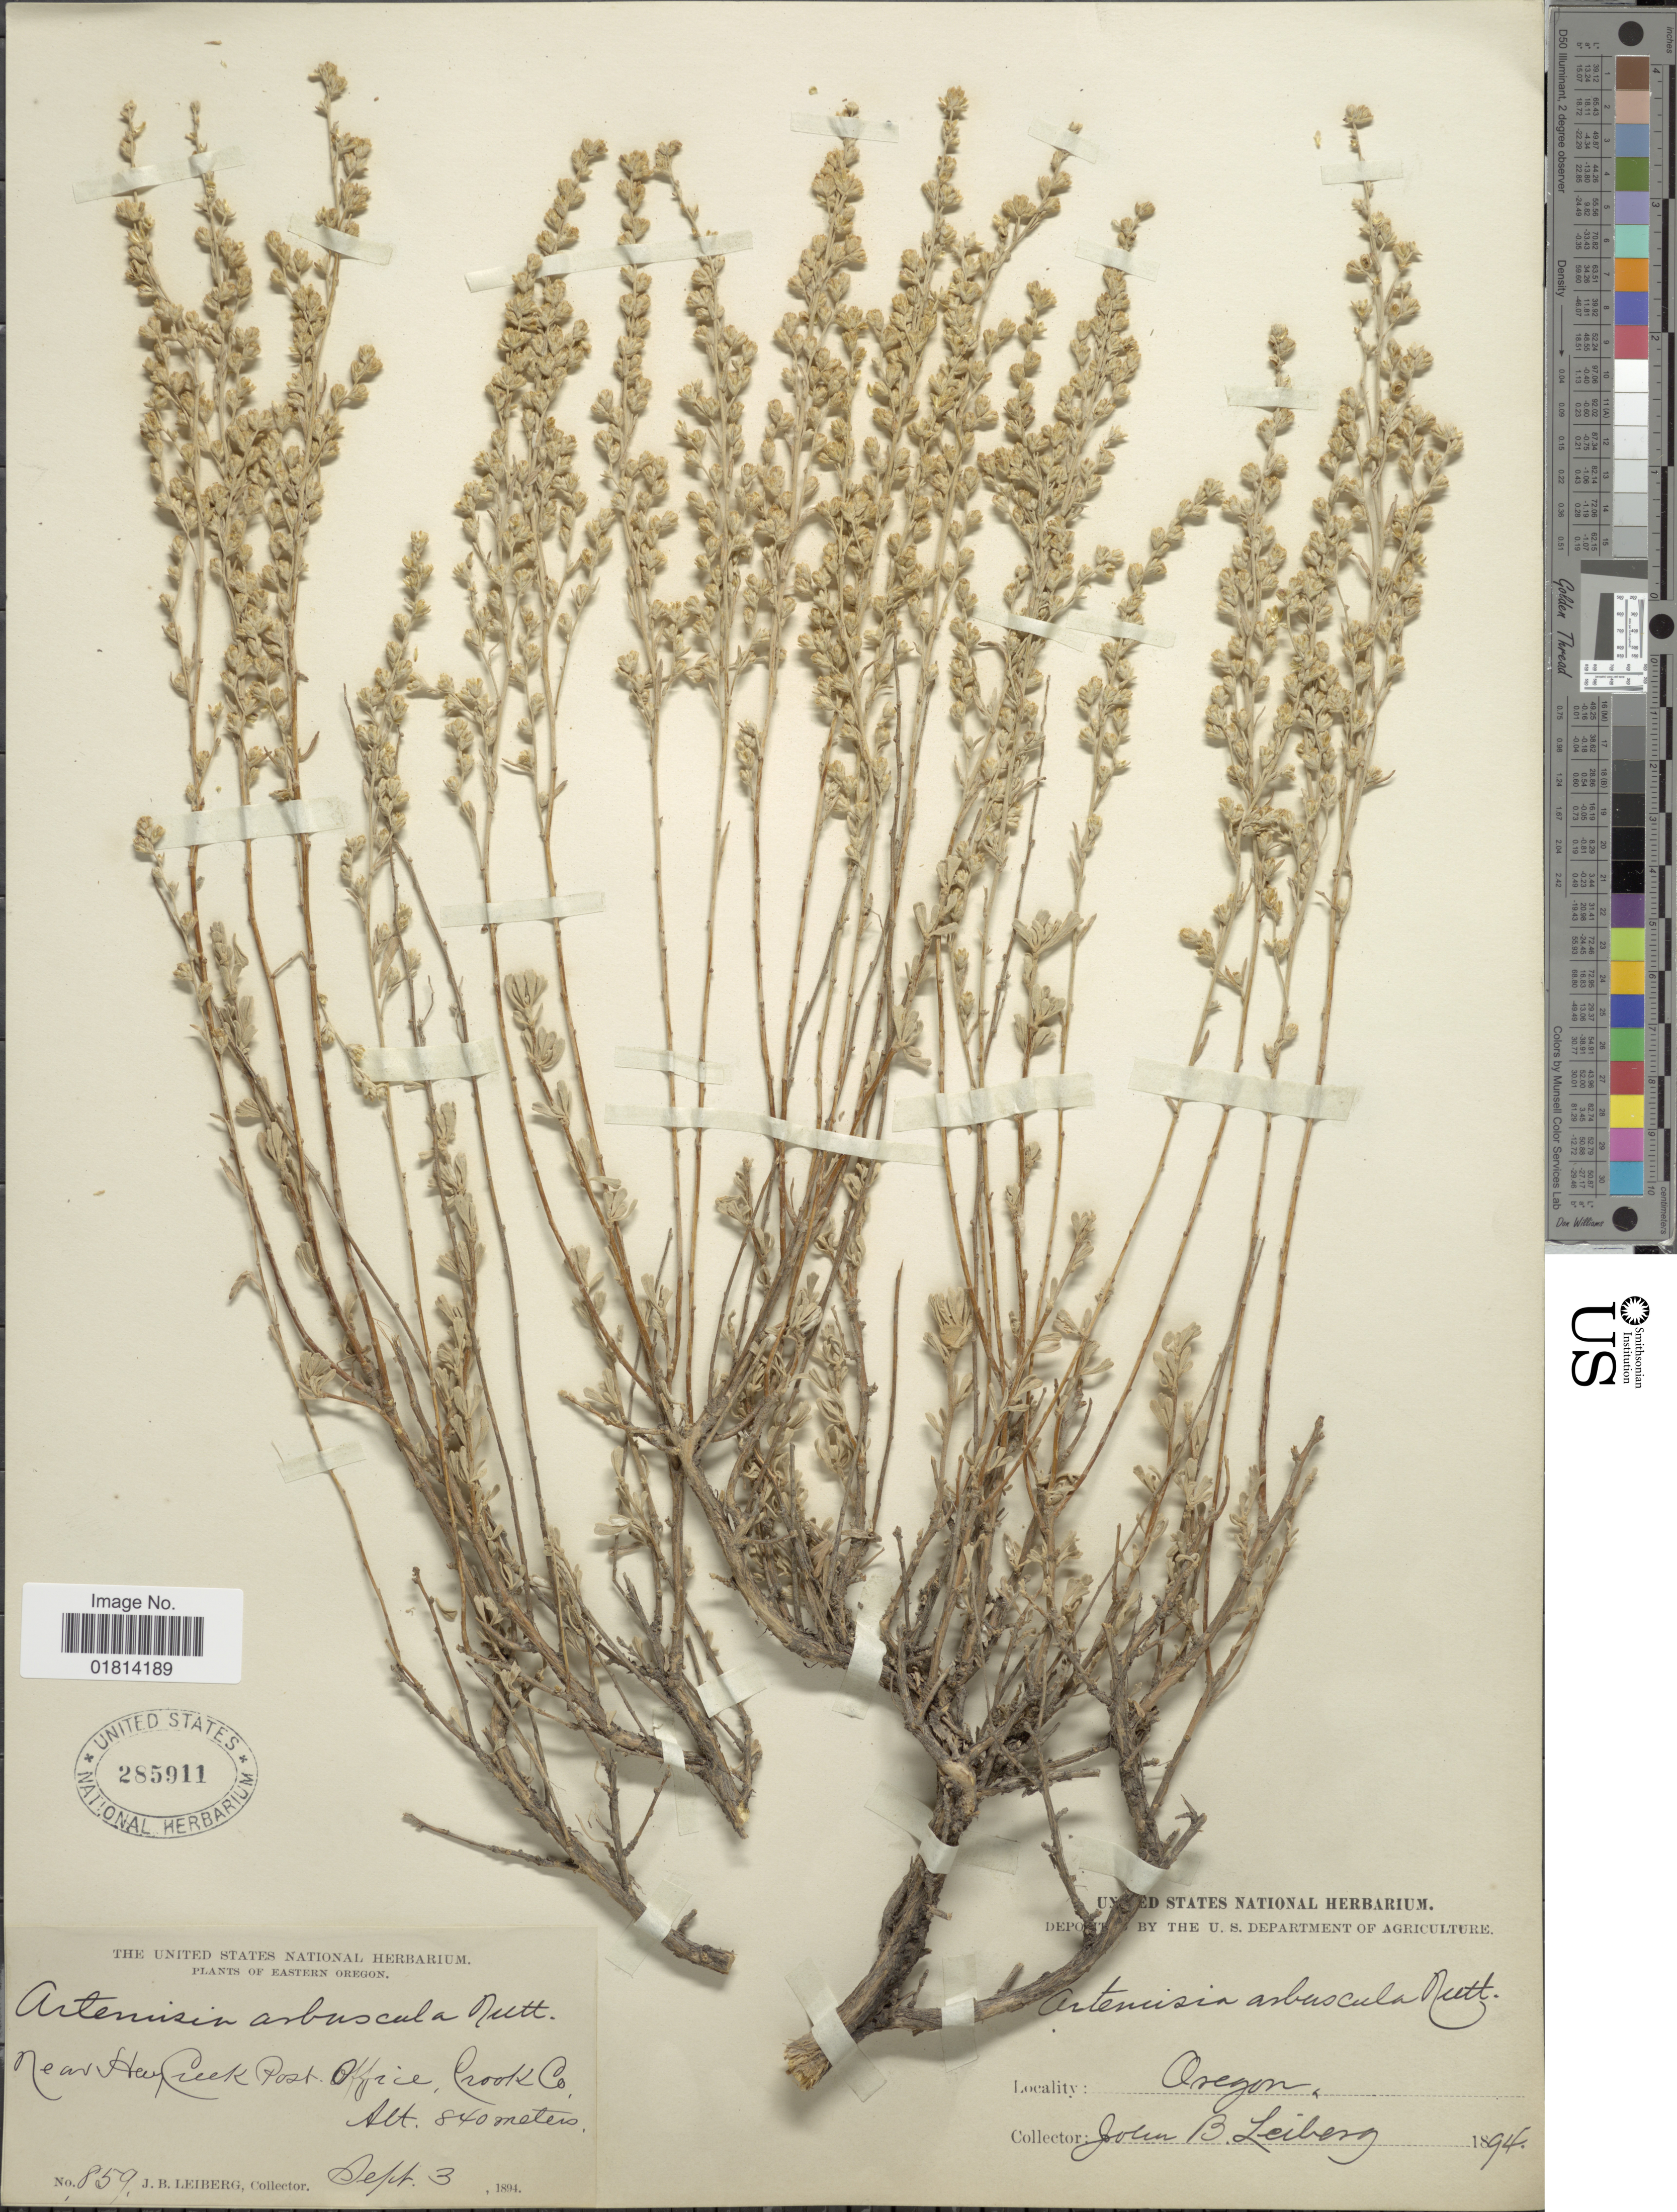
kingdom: Plantae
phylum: Tracheophyta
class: Magnoliopsida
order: Asterales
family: Asteraceae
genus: Artemisia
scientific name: Artemisia arbuscula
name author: Nutt.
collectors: J. B. Leiberg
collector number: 859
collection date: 1894-09-03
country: United States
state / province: Oregon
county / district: Crook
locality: Eastern Oregon. Near Hay Creek Post Office, Crook Co.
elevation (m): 840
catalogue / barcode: US 285911